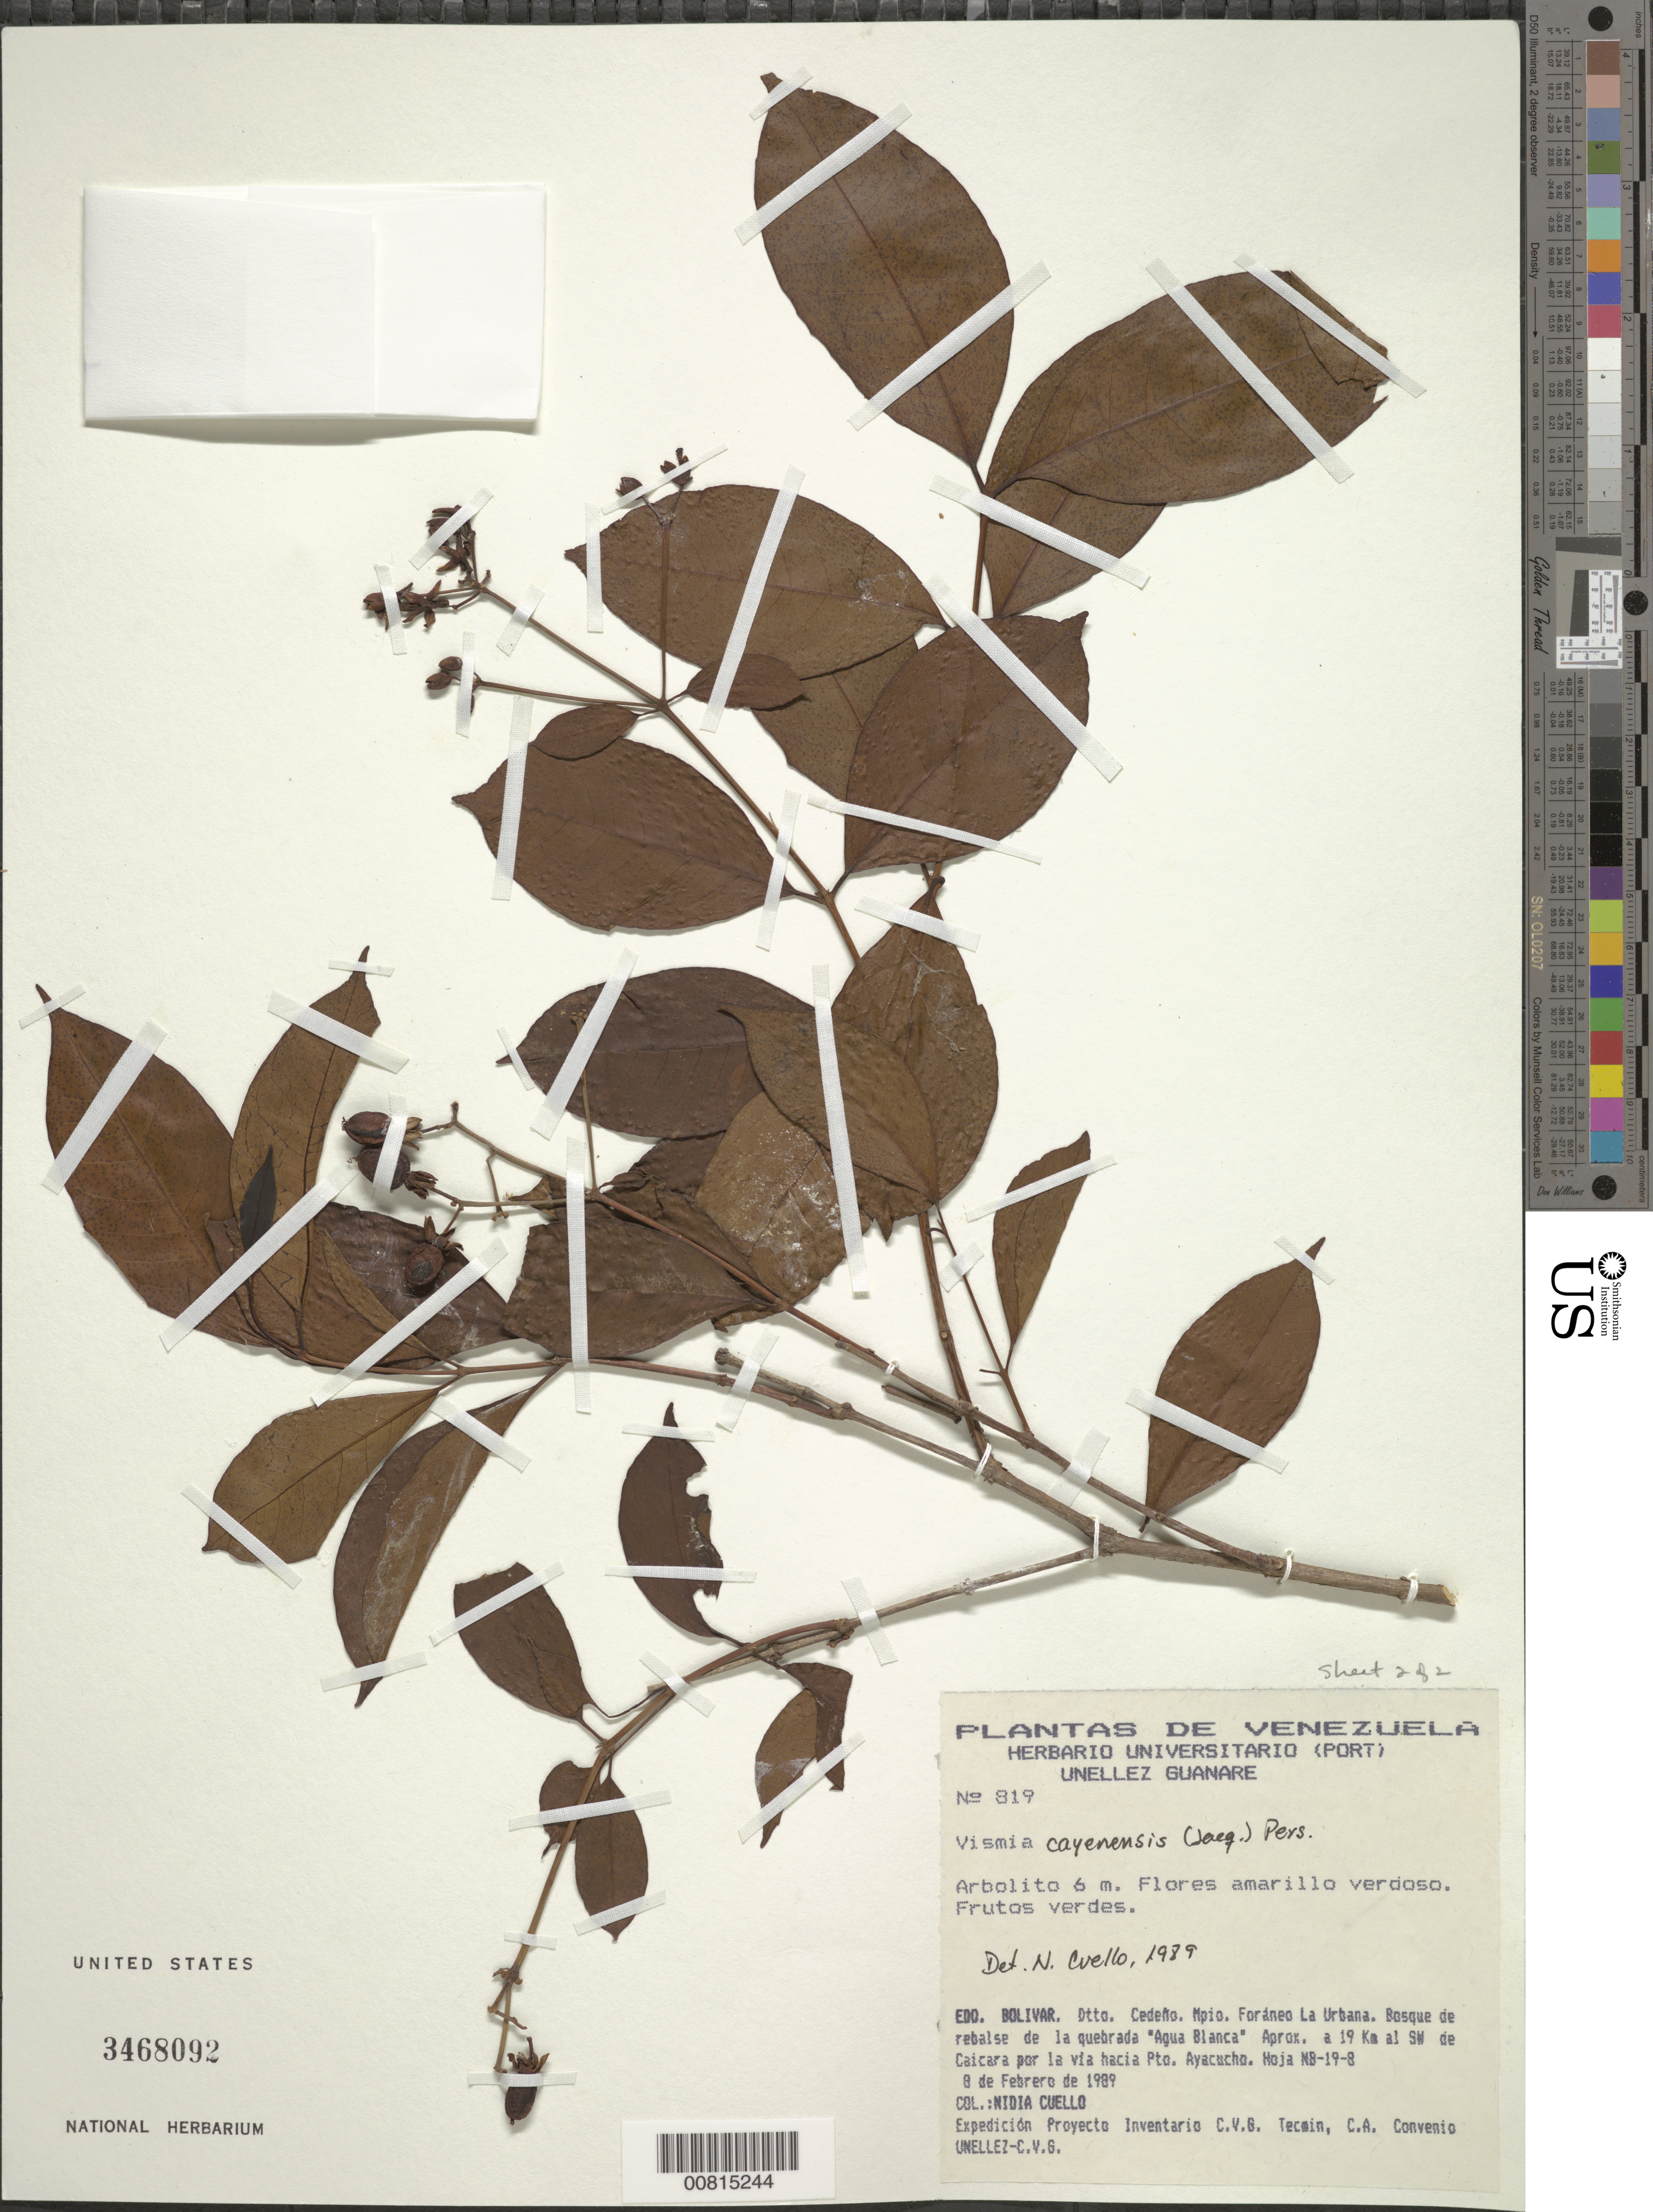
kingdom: Plantae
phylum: Tracheophyta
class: Magnoliopsida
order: Malpighiales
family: Hypericaceae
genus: Vismia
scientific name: Vismia cayennensis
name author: (Jacq.) Pers.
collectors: N. L. Cuello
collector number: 819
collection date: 1989-02-08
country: Venezuela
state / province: Bolívar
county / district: Cedeño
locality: Mun. Foráneo La Urbana, aprox. 19 km SW Caicara por la via hacia Pto. Ayacucho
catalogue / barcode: US 3468092